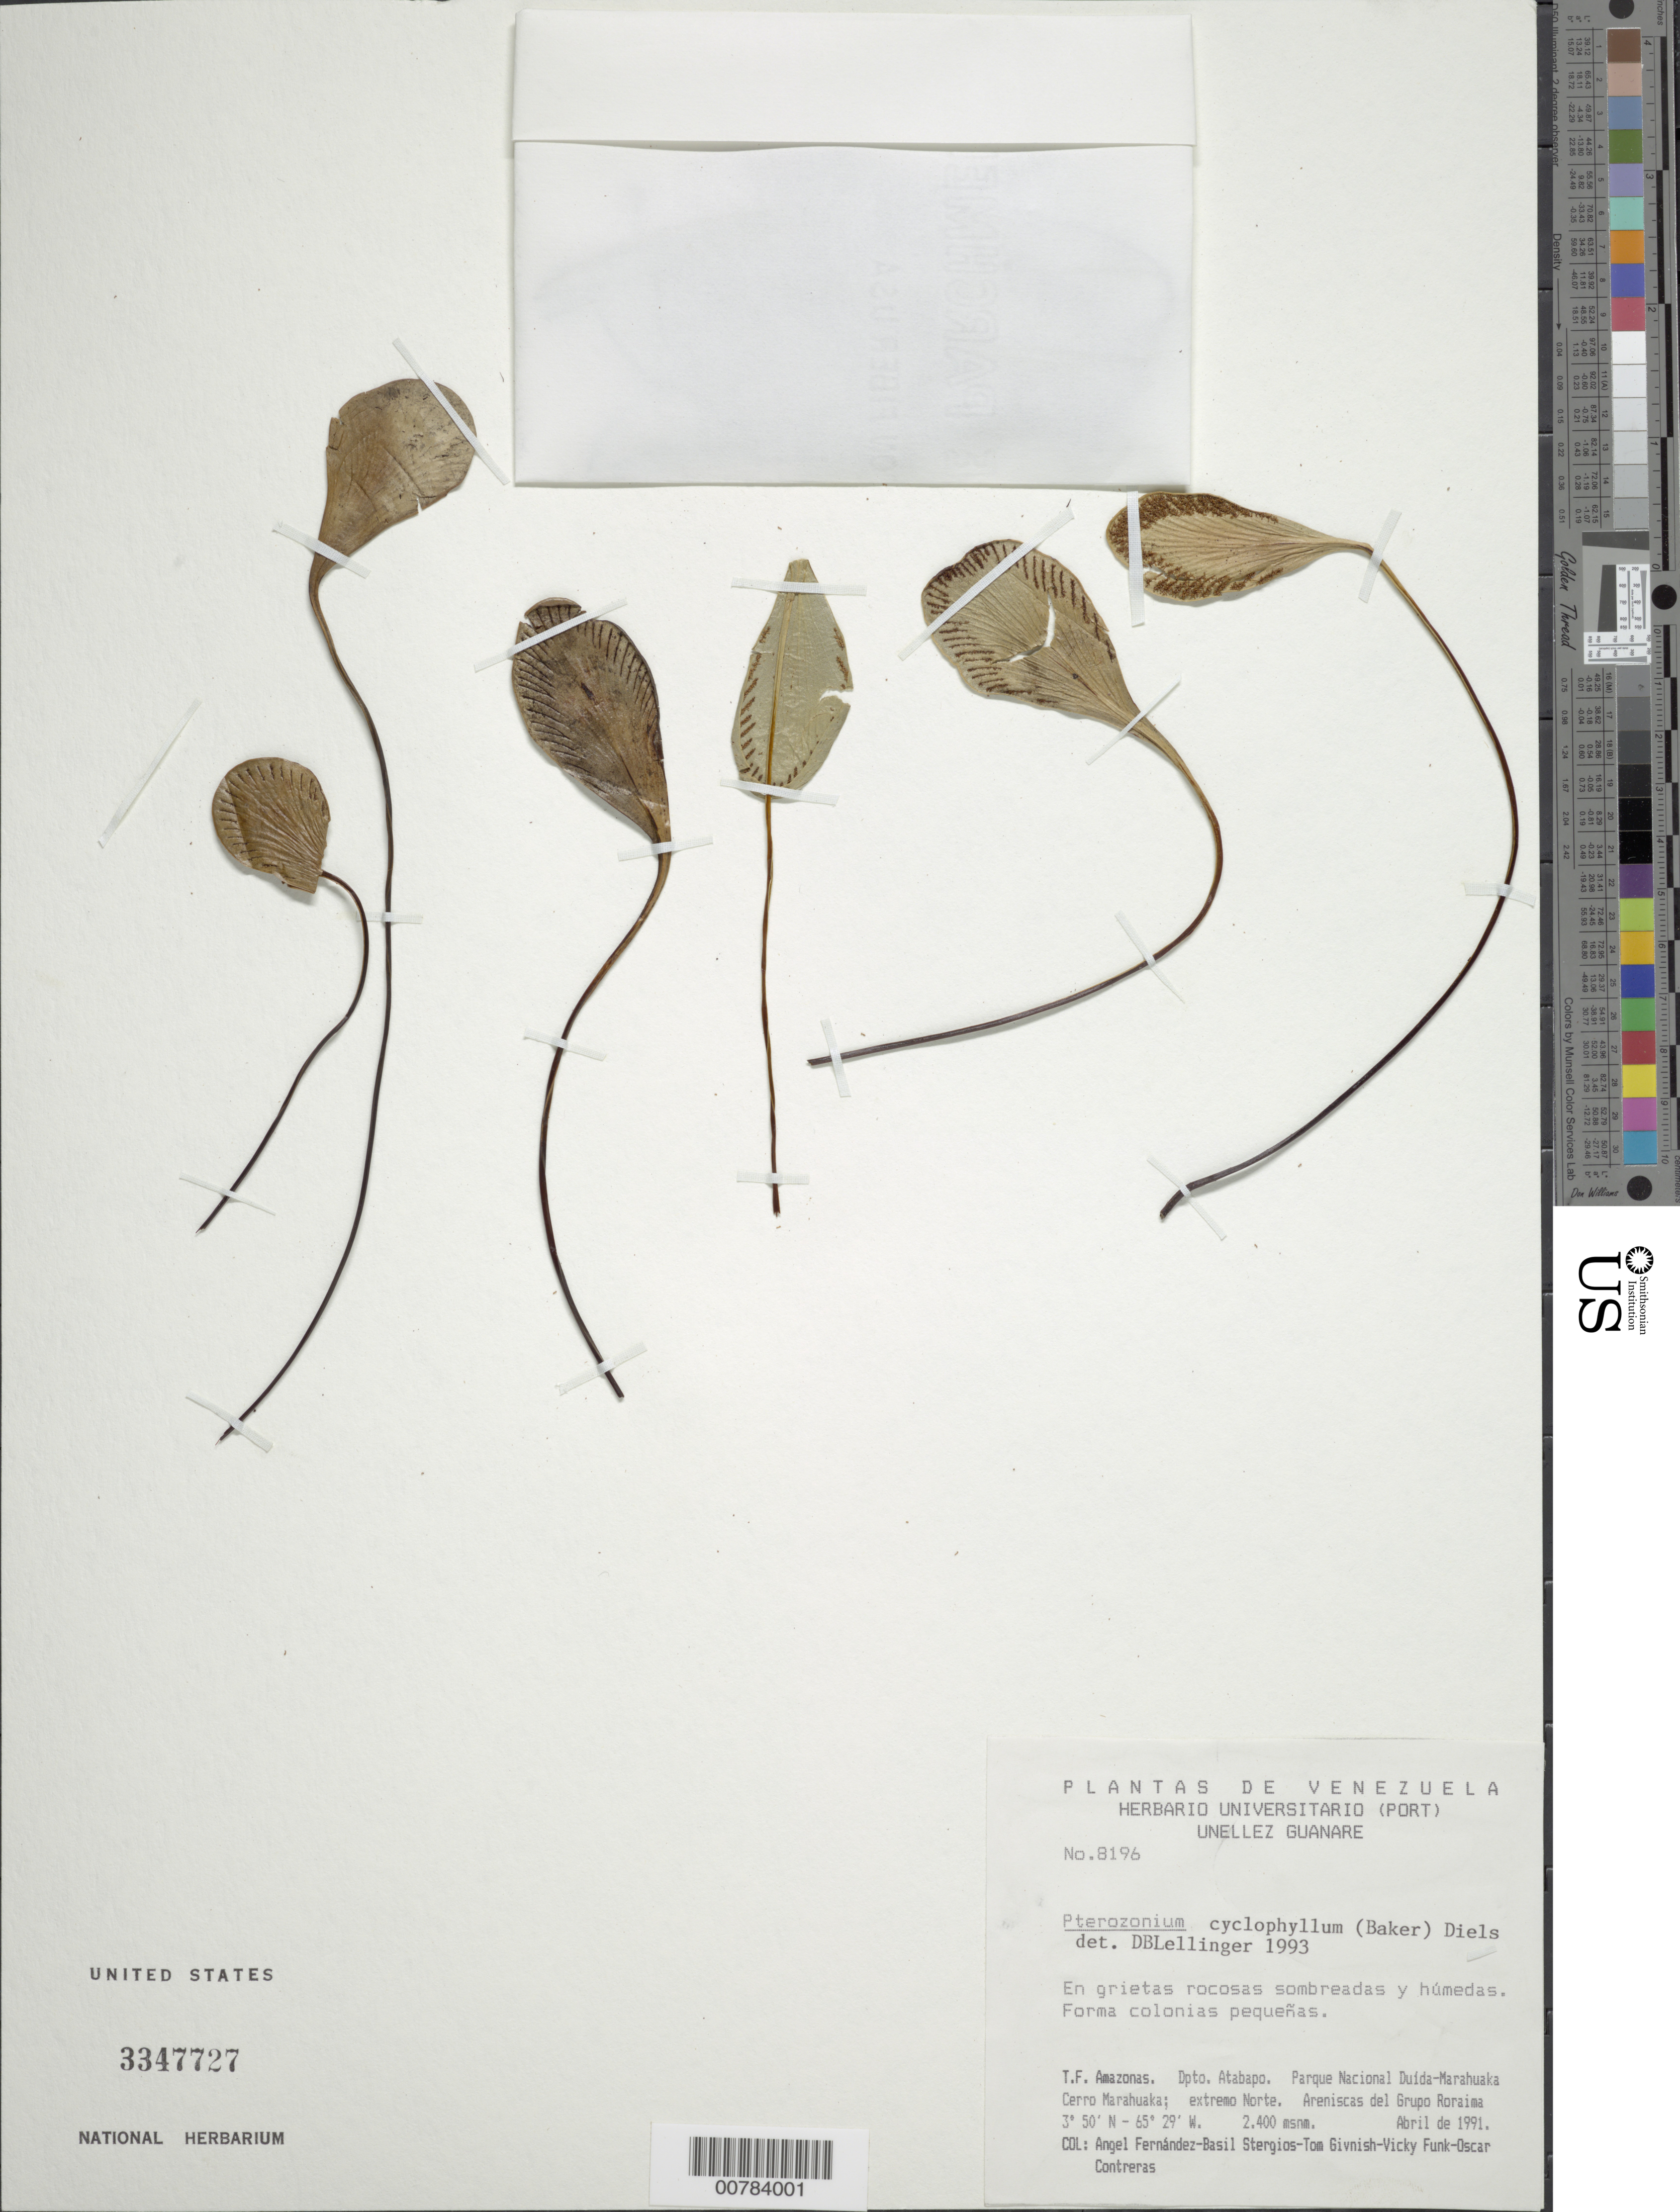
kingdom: Plantae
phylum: Tracheophyta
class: Polypodiopsida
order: Polypodiales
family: Pteridaceae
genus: Pterozonium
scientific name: Pterozonium cyclophyllum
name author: (Baker) Diels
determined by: Lellinger, David B., (BOT), Smithsonian Institution - National Museum of Natural History (UNITED STATES)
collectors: A. Fernández, B. G. Stergios, T. J. Givnish, V. Funk & O. Contreras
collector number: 8196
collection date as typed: Apr-91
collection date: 1991-04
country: Venezuela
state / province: Amazonas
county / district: Atabapo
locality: Parque Nacional Duída-Marahuaka, Cerro Marahuaka, extremo N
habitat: Areniscas del grupo Romaira, en grietas rocosas sombreadas y húmedas.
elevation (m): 2400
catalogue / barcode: US 3347427